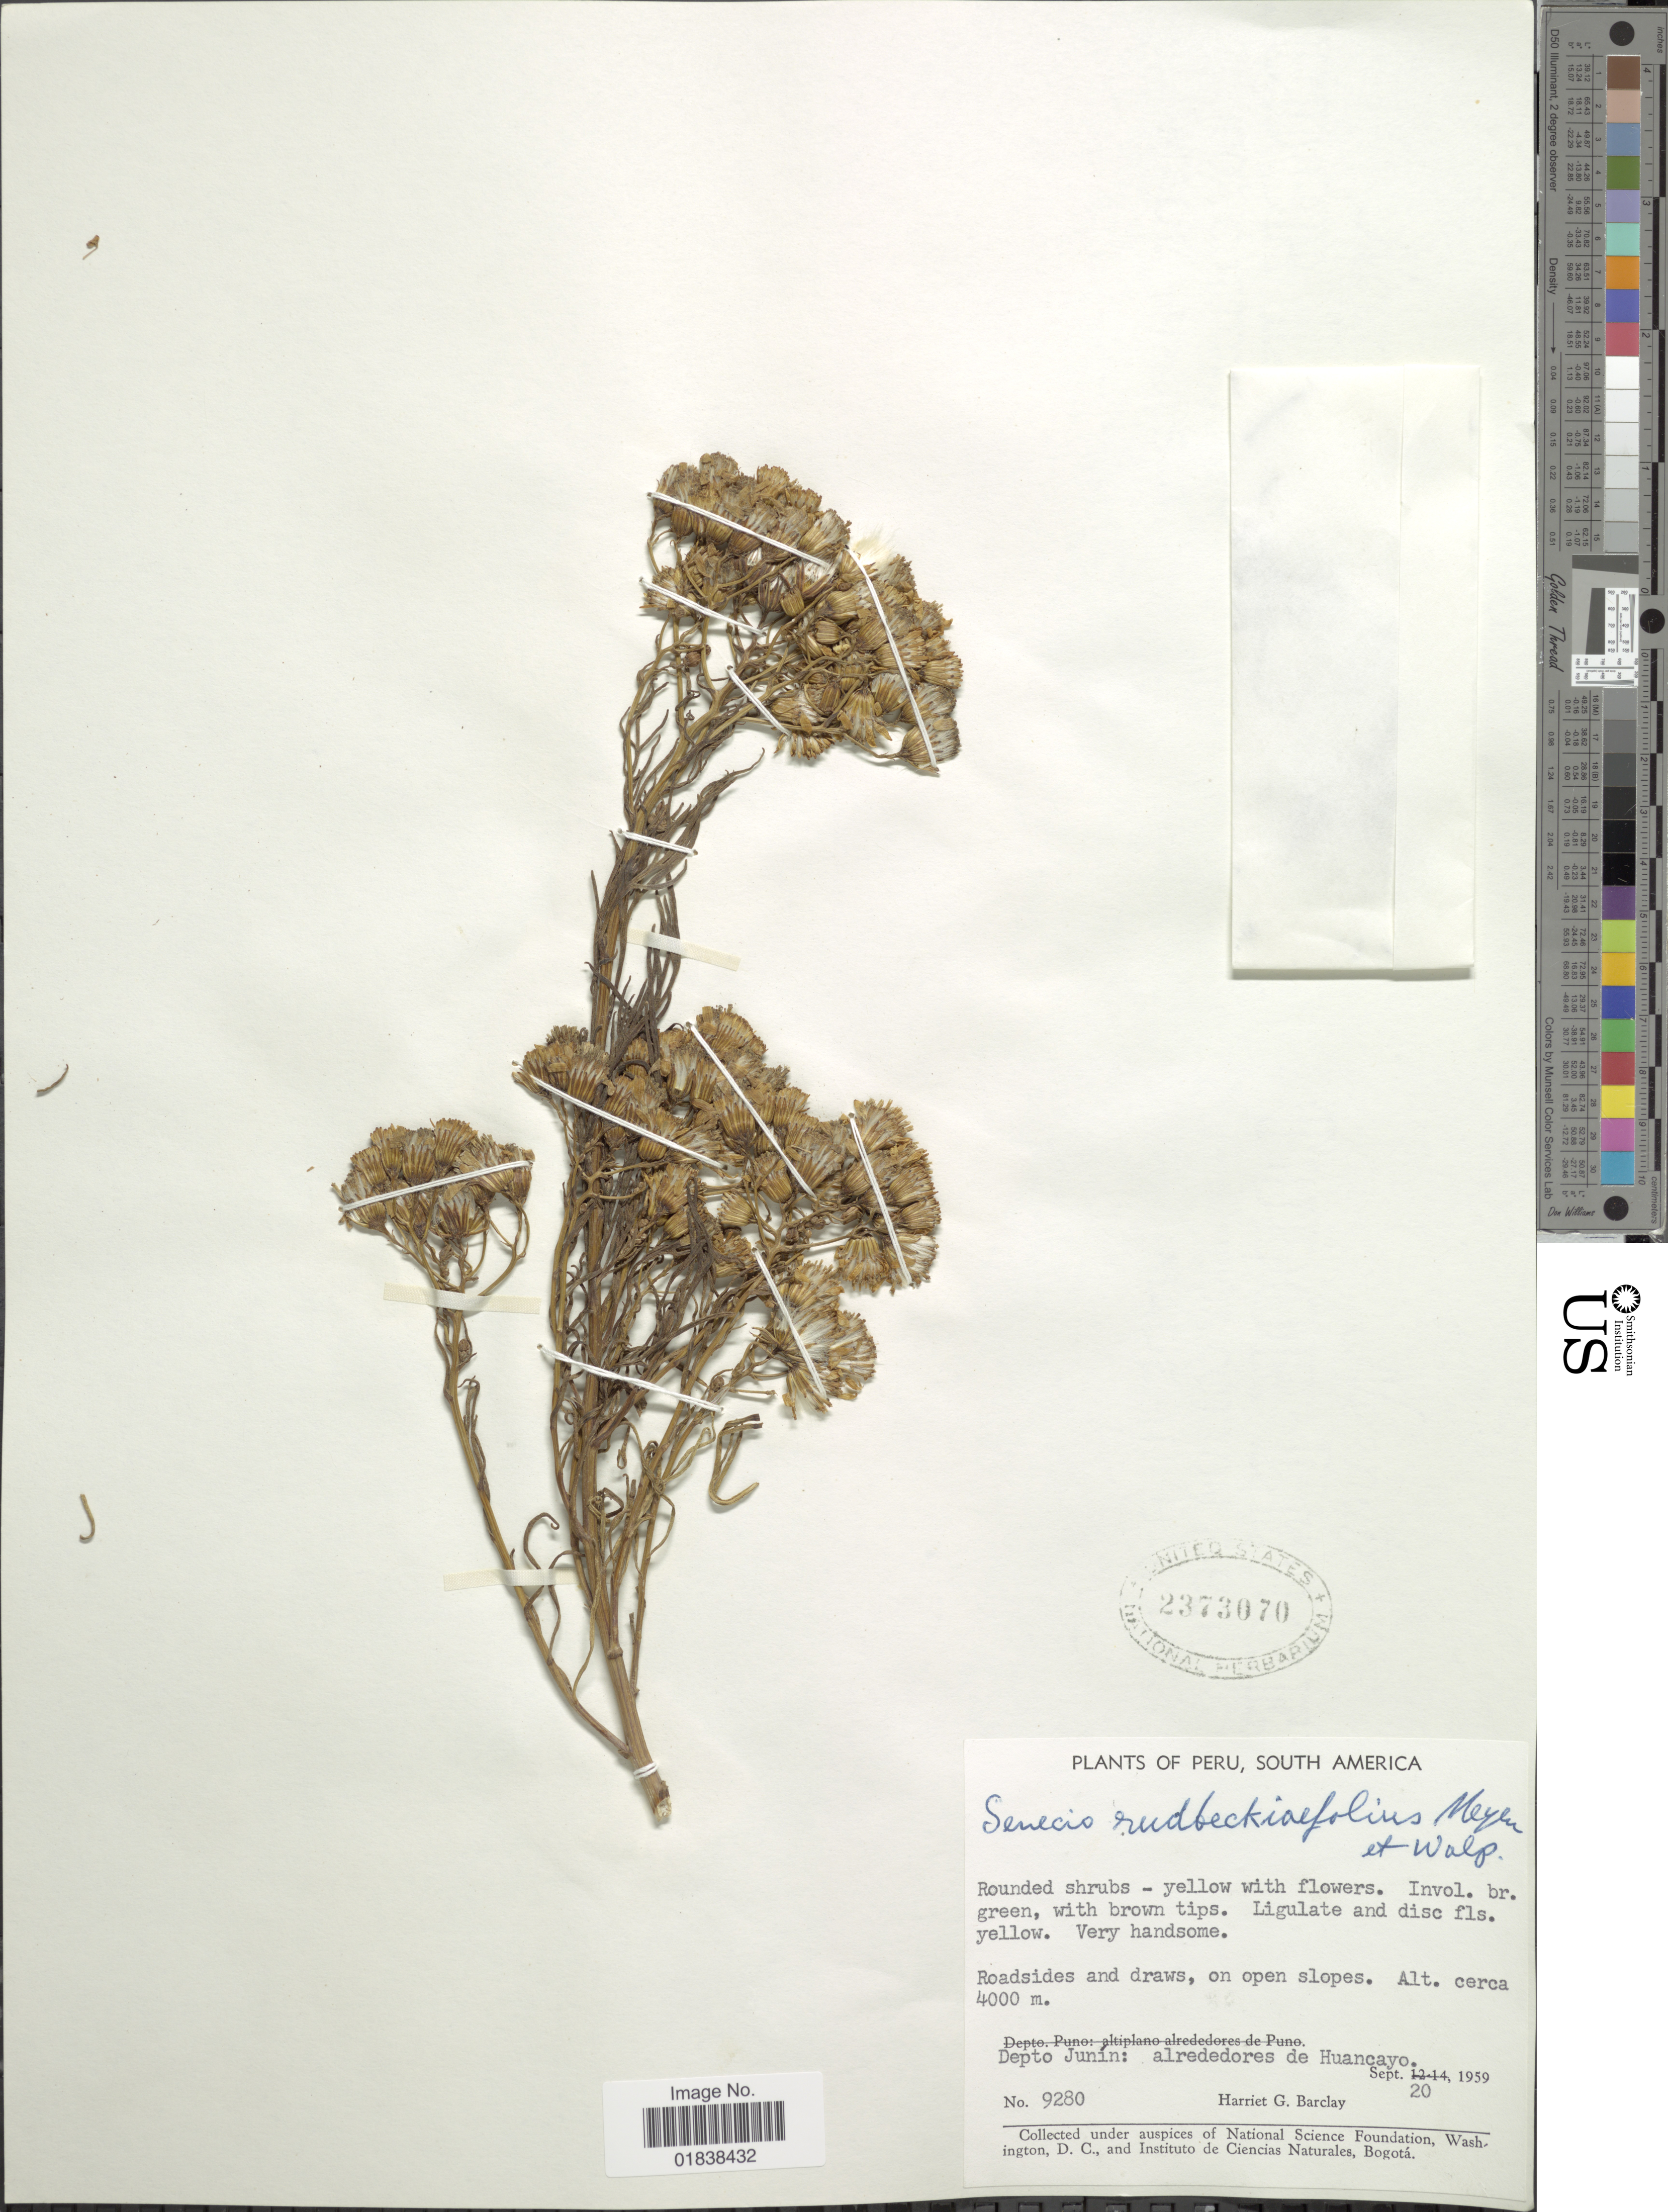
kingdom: Plantae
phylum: Tracheophyta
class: Magnoliopsida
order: Asterales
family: Asteraceae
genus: Senecio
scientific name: Senecio rudbeckiifolius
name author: Meyen & Walp.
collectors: H. G. Barclay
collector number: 9280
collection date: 1959-09-20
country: Peru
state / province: Junín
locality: Alrededores de Huancayo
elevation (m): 4000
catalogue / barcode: US 2373070